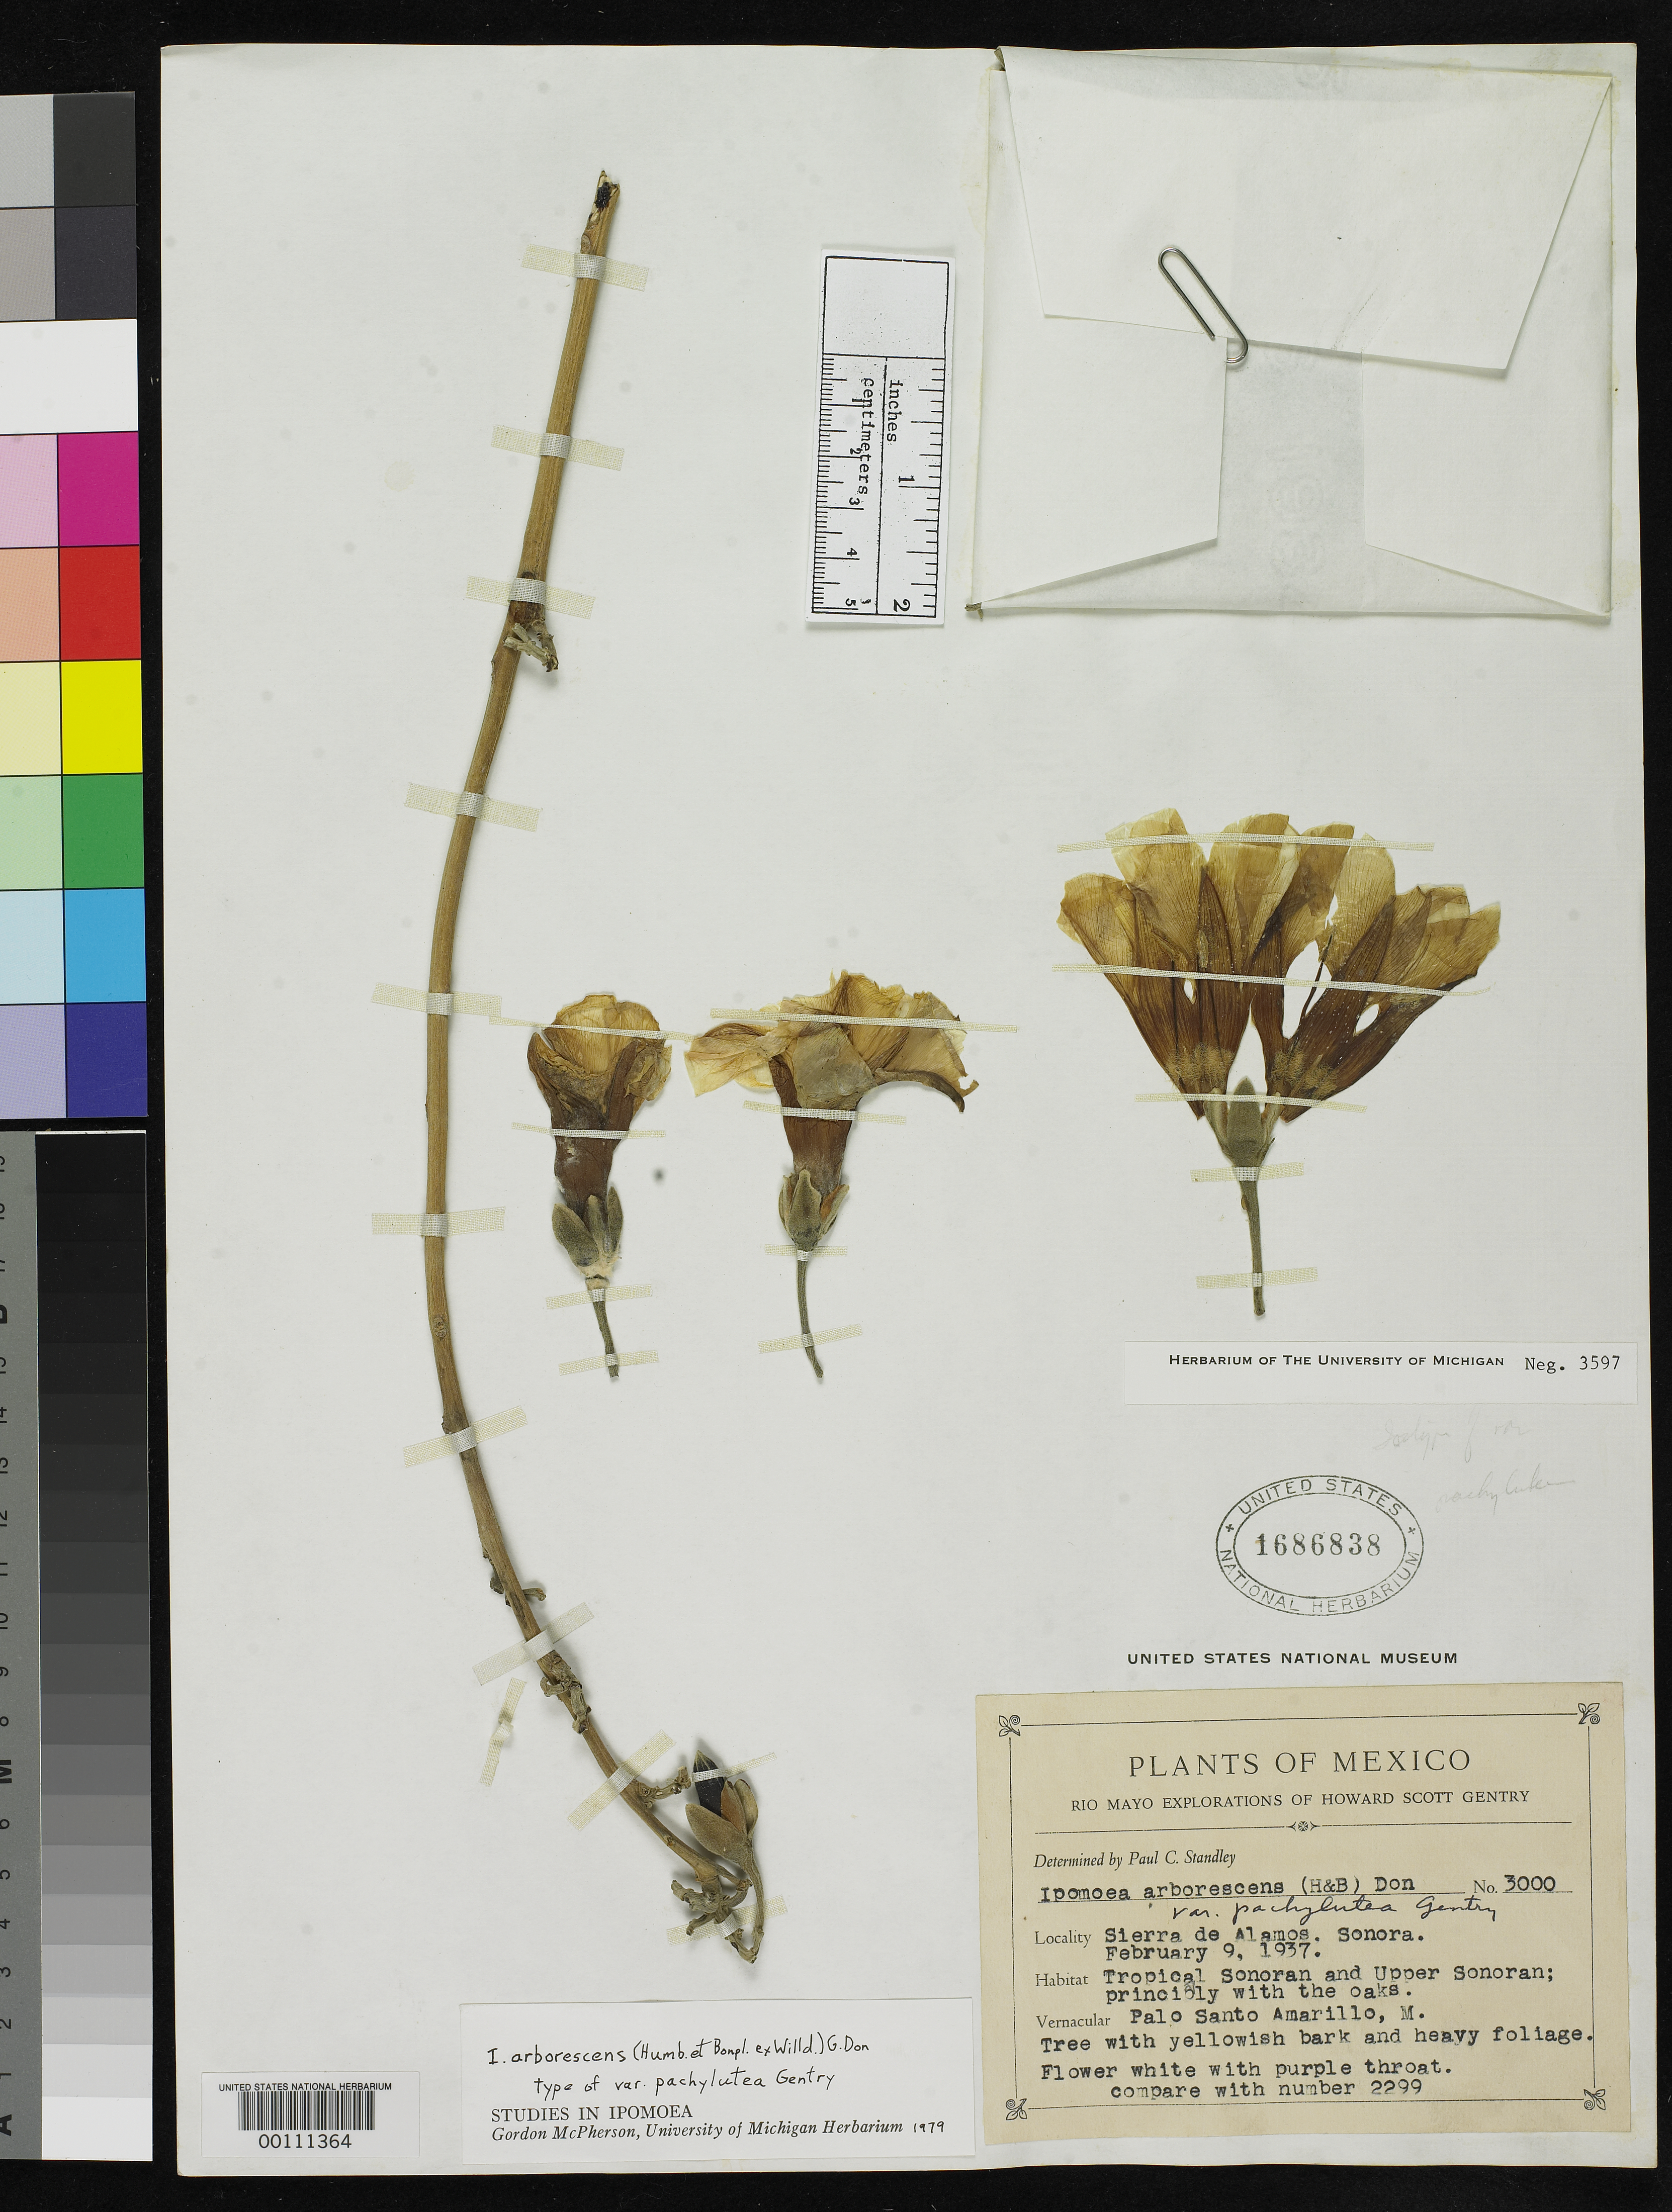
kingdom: Plantae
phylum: Tracheophyta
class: Magnoliopsida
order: Solanales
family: Convolvulaceae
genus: Ipomoea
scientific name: Ipomoea arborescens var. pachylutea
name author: Gentry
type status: Isotype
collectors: H. S. Gentry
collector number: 3000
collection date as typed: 09 Feb 1937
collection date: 1937-02-09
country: Mexico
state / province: Sonora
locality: Sierra de Alamos.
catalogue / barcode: US 1686838